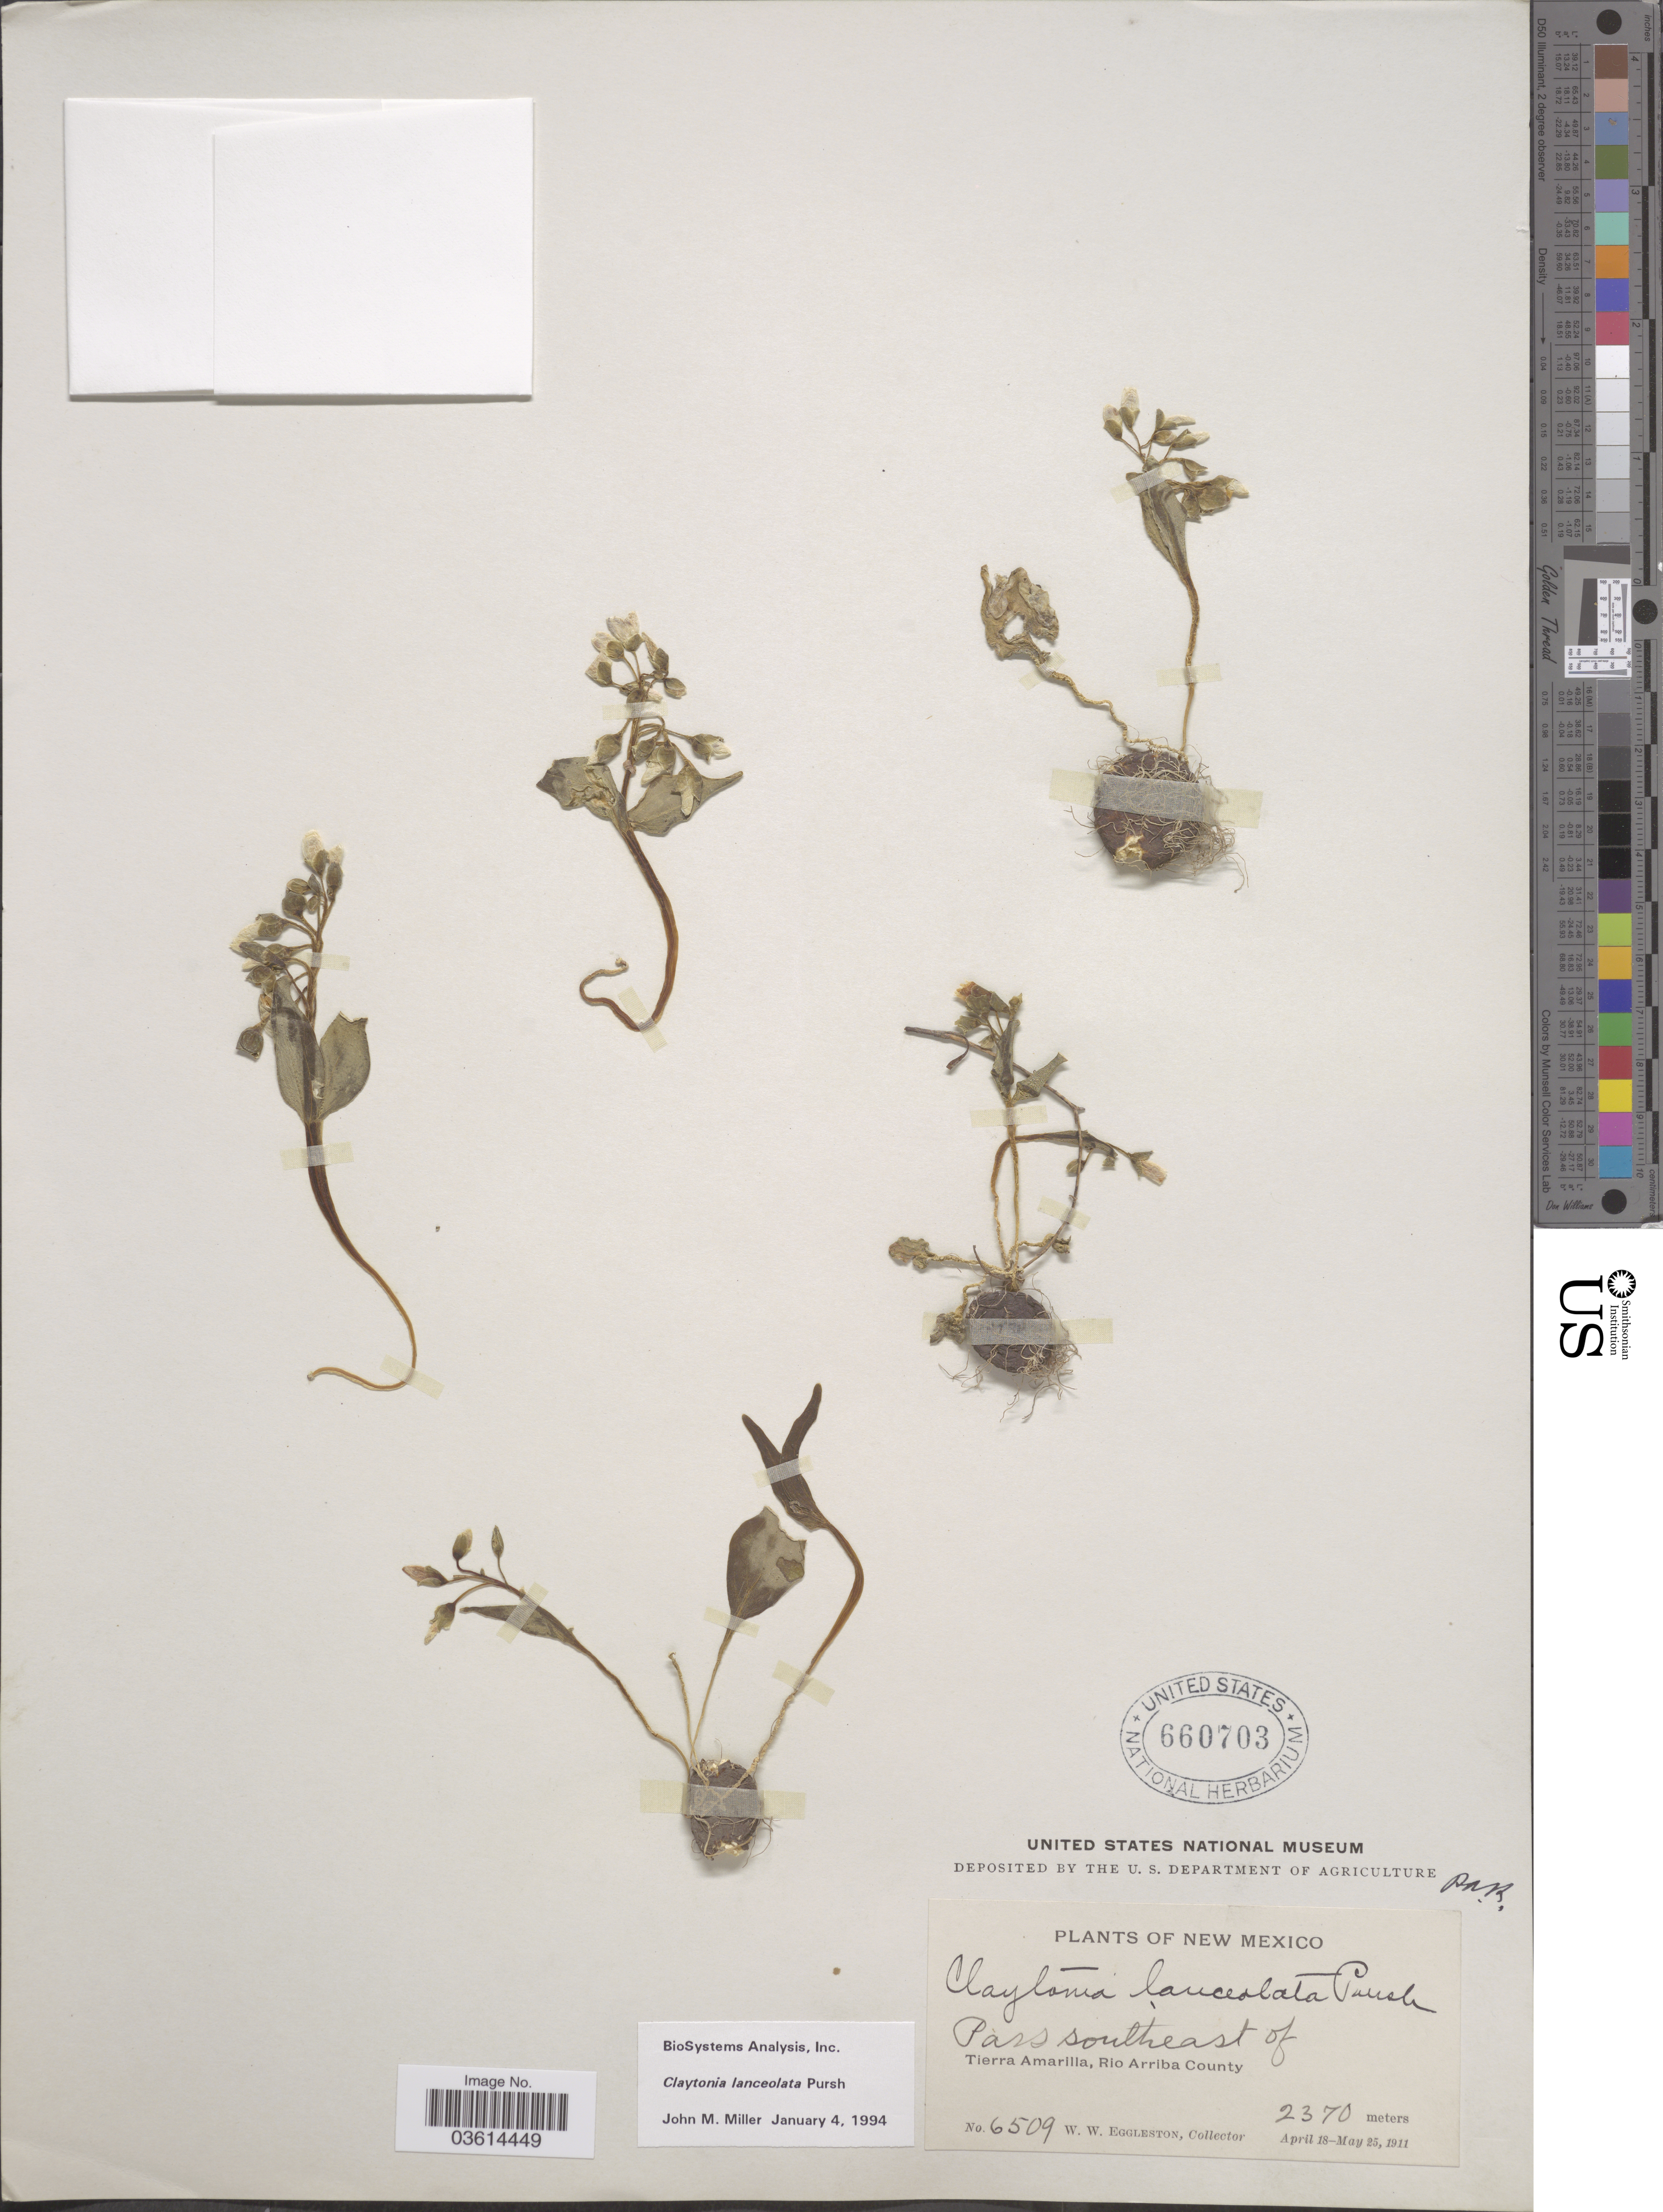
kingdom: Plantae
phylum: Tracheophyta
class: Magnoliopsida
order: Caryophyllales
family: Montiaceae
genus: Claytonia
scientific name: Claytonia lanceolata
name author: Pursh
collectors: W. W. Eggleston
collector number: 6509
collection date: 1911-04-18/1911-05-25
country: United States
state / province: New Mexico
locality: Pass southeast of Tierra Amarilla, Rio Arriba County.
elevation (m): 2370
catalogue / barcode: US 660703